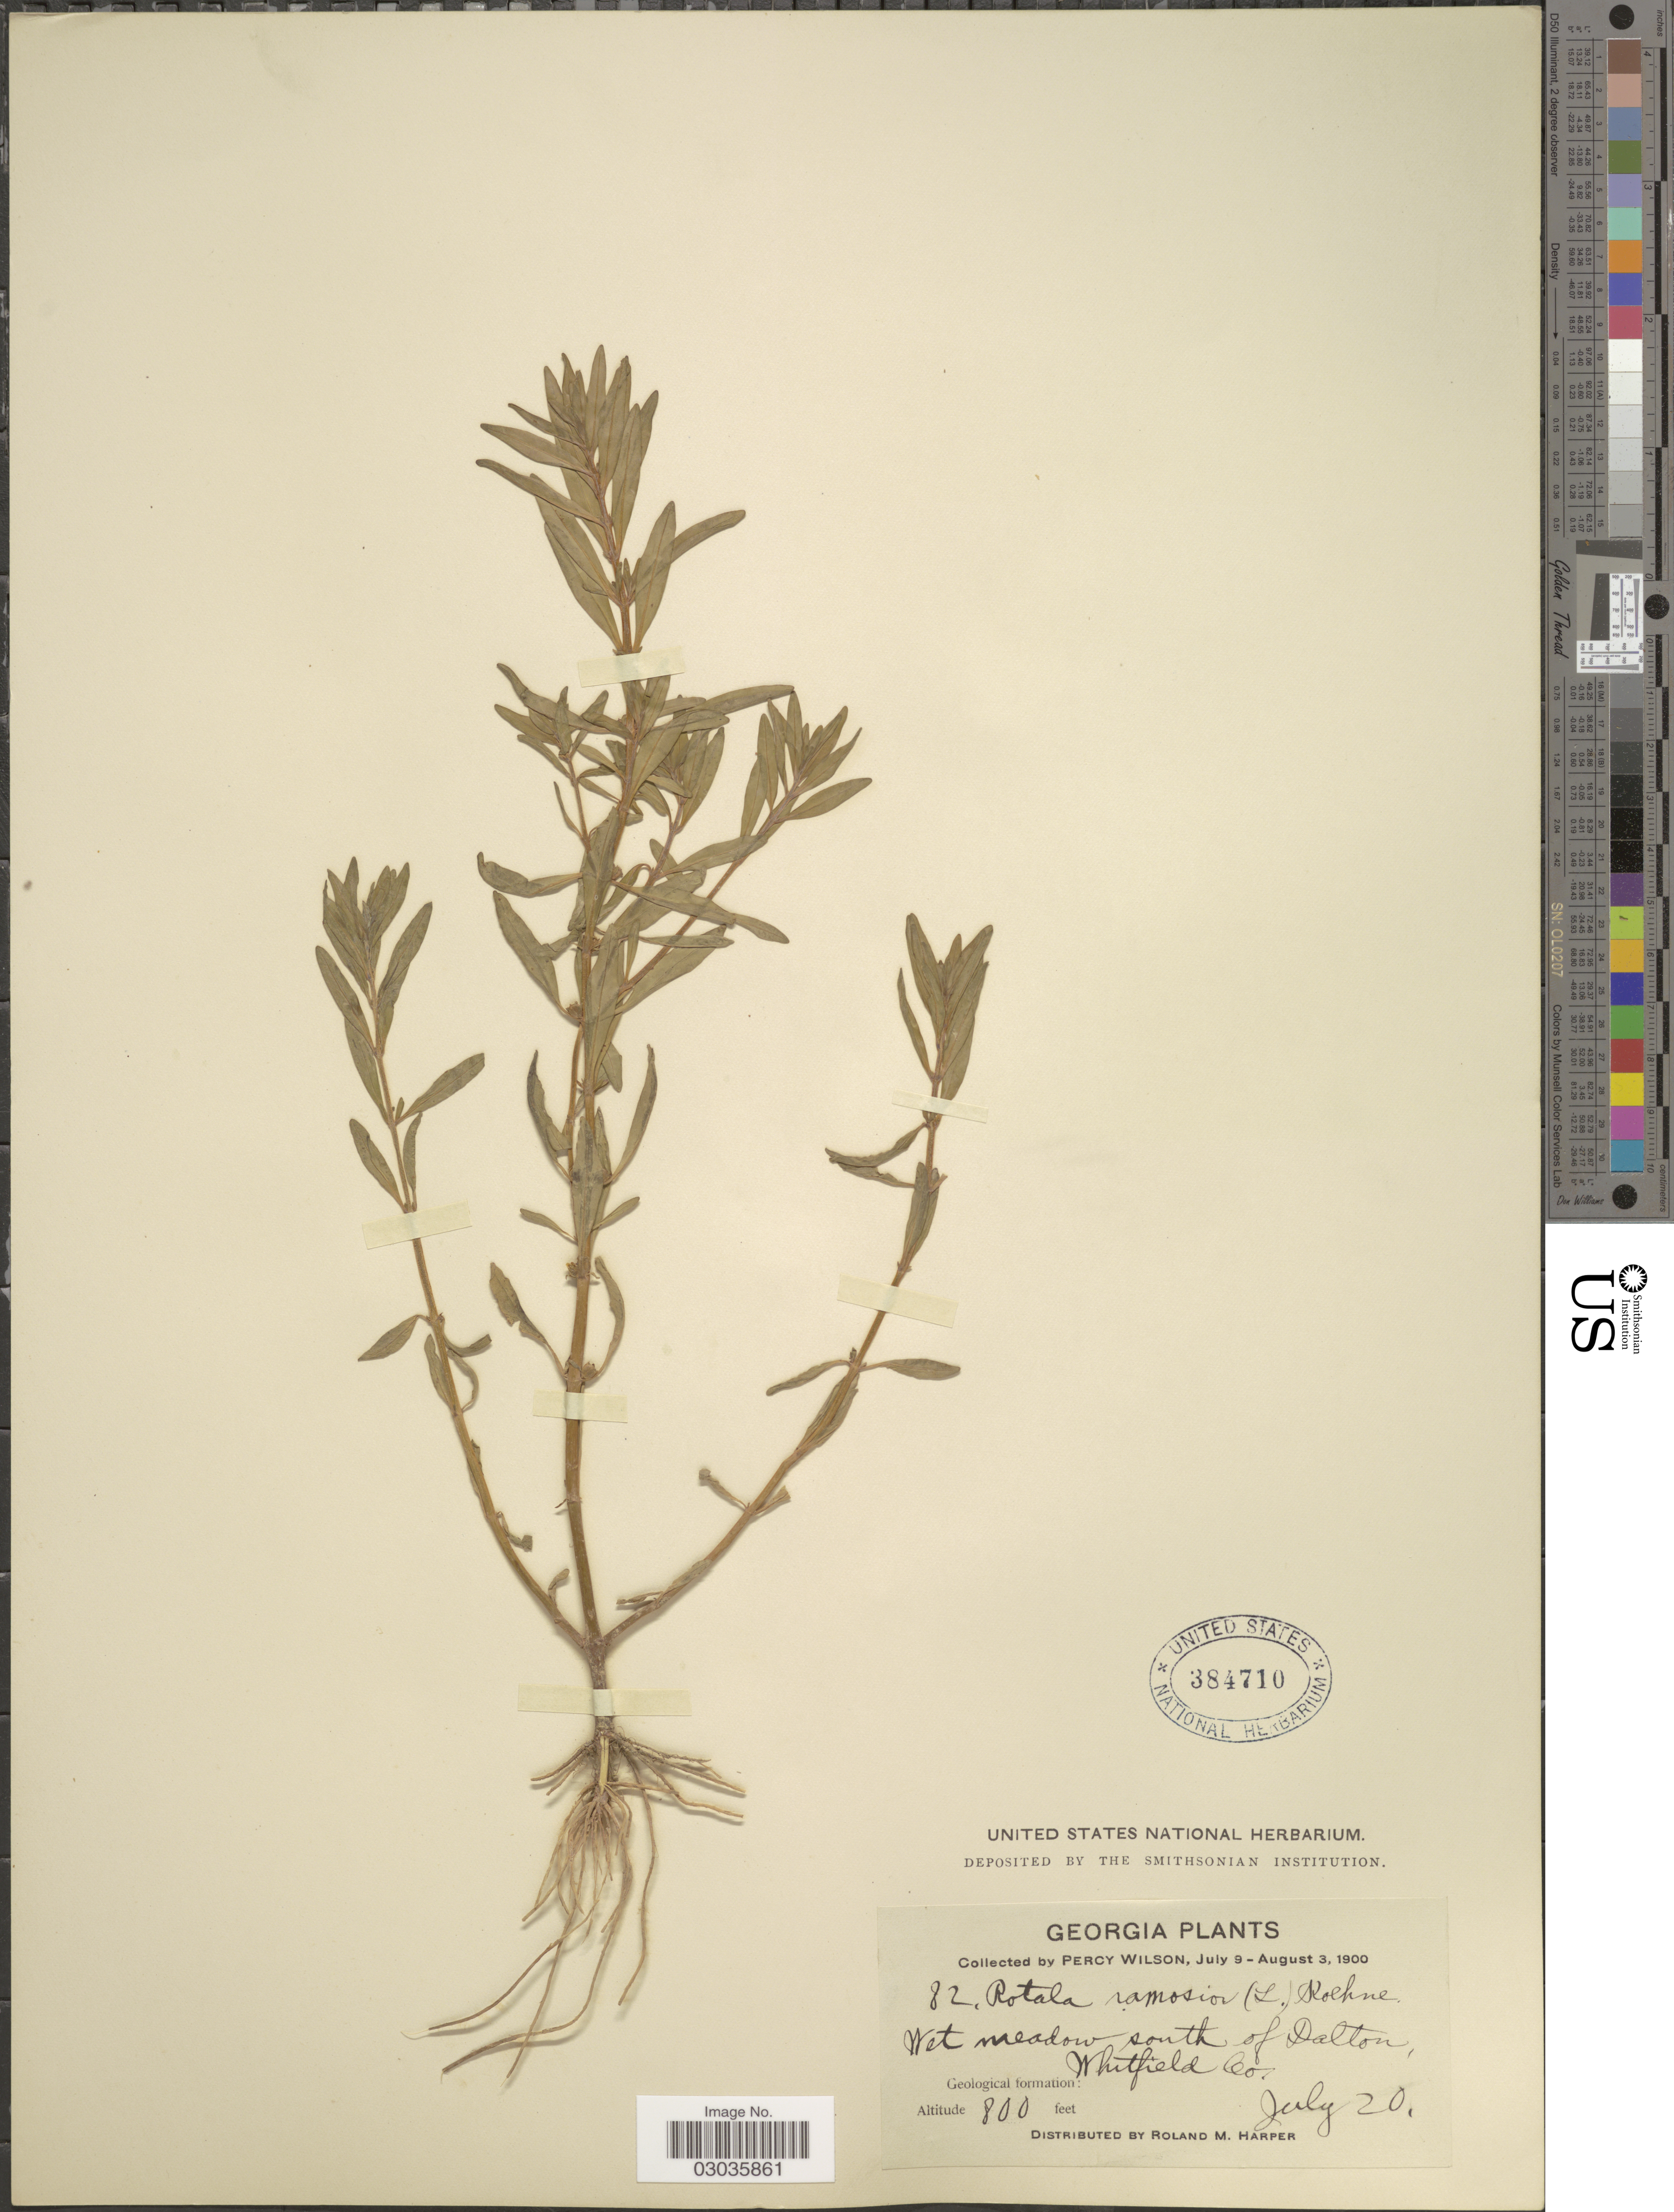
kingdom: Plantae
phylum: Tracheophyta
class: Magnoliopsida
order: Myrtales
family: Lythraceae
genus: Rotala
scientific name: Rotala ramosior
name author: (L.) Koehne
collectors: R. M. Harper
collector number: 82*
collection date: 1900-07-20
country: United States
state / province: Georgia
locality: Wet meadow south of Dalton, Whitfield Co.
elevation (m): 244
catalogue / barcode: US 384710